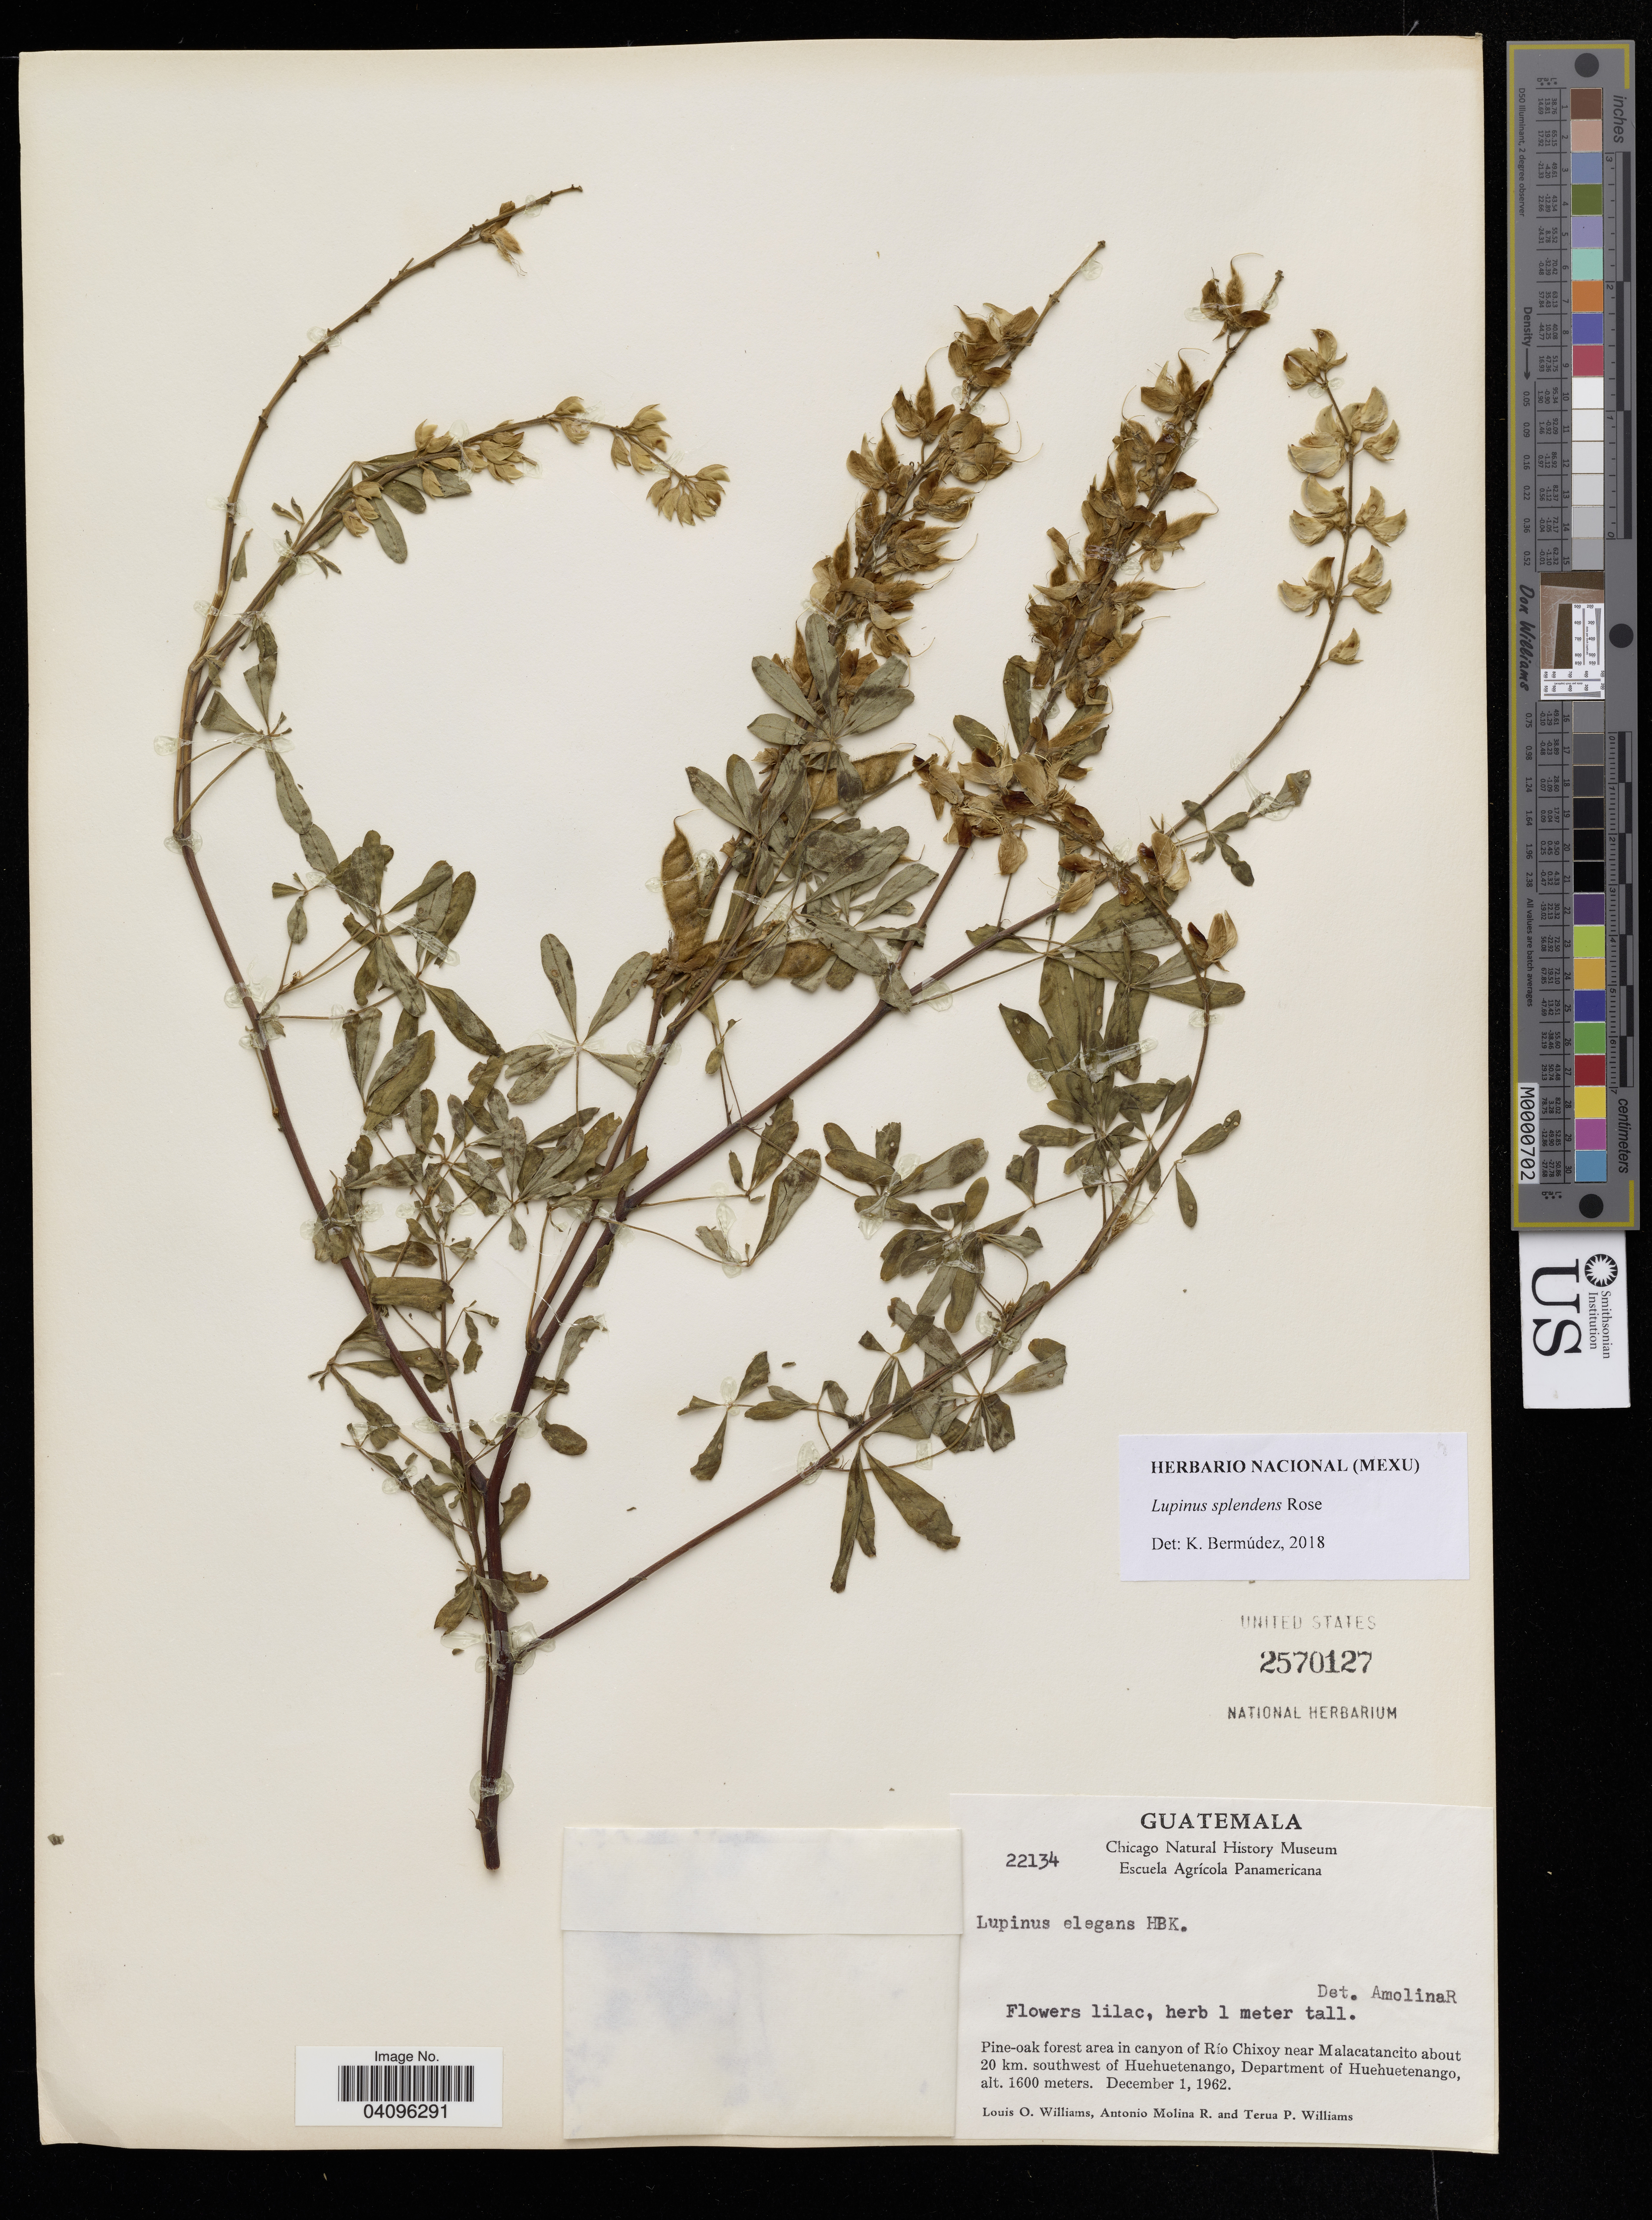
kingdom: Plantae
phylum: Tracheophyta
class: Magnoliopsida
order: Fabales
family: Fabaceae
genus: Lupinus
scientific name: Lupinus splendens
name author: Rose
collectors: L. Williams, A. Molina R. & T. P. Williams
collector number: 22134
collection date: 1962-12-01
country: Guatemala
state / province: Huehuetenango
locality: Pine-oak forest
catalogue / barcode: US 2570127